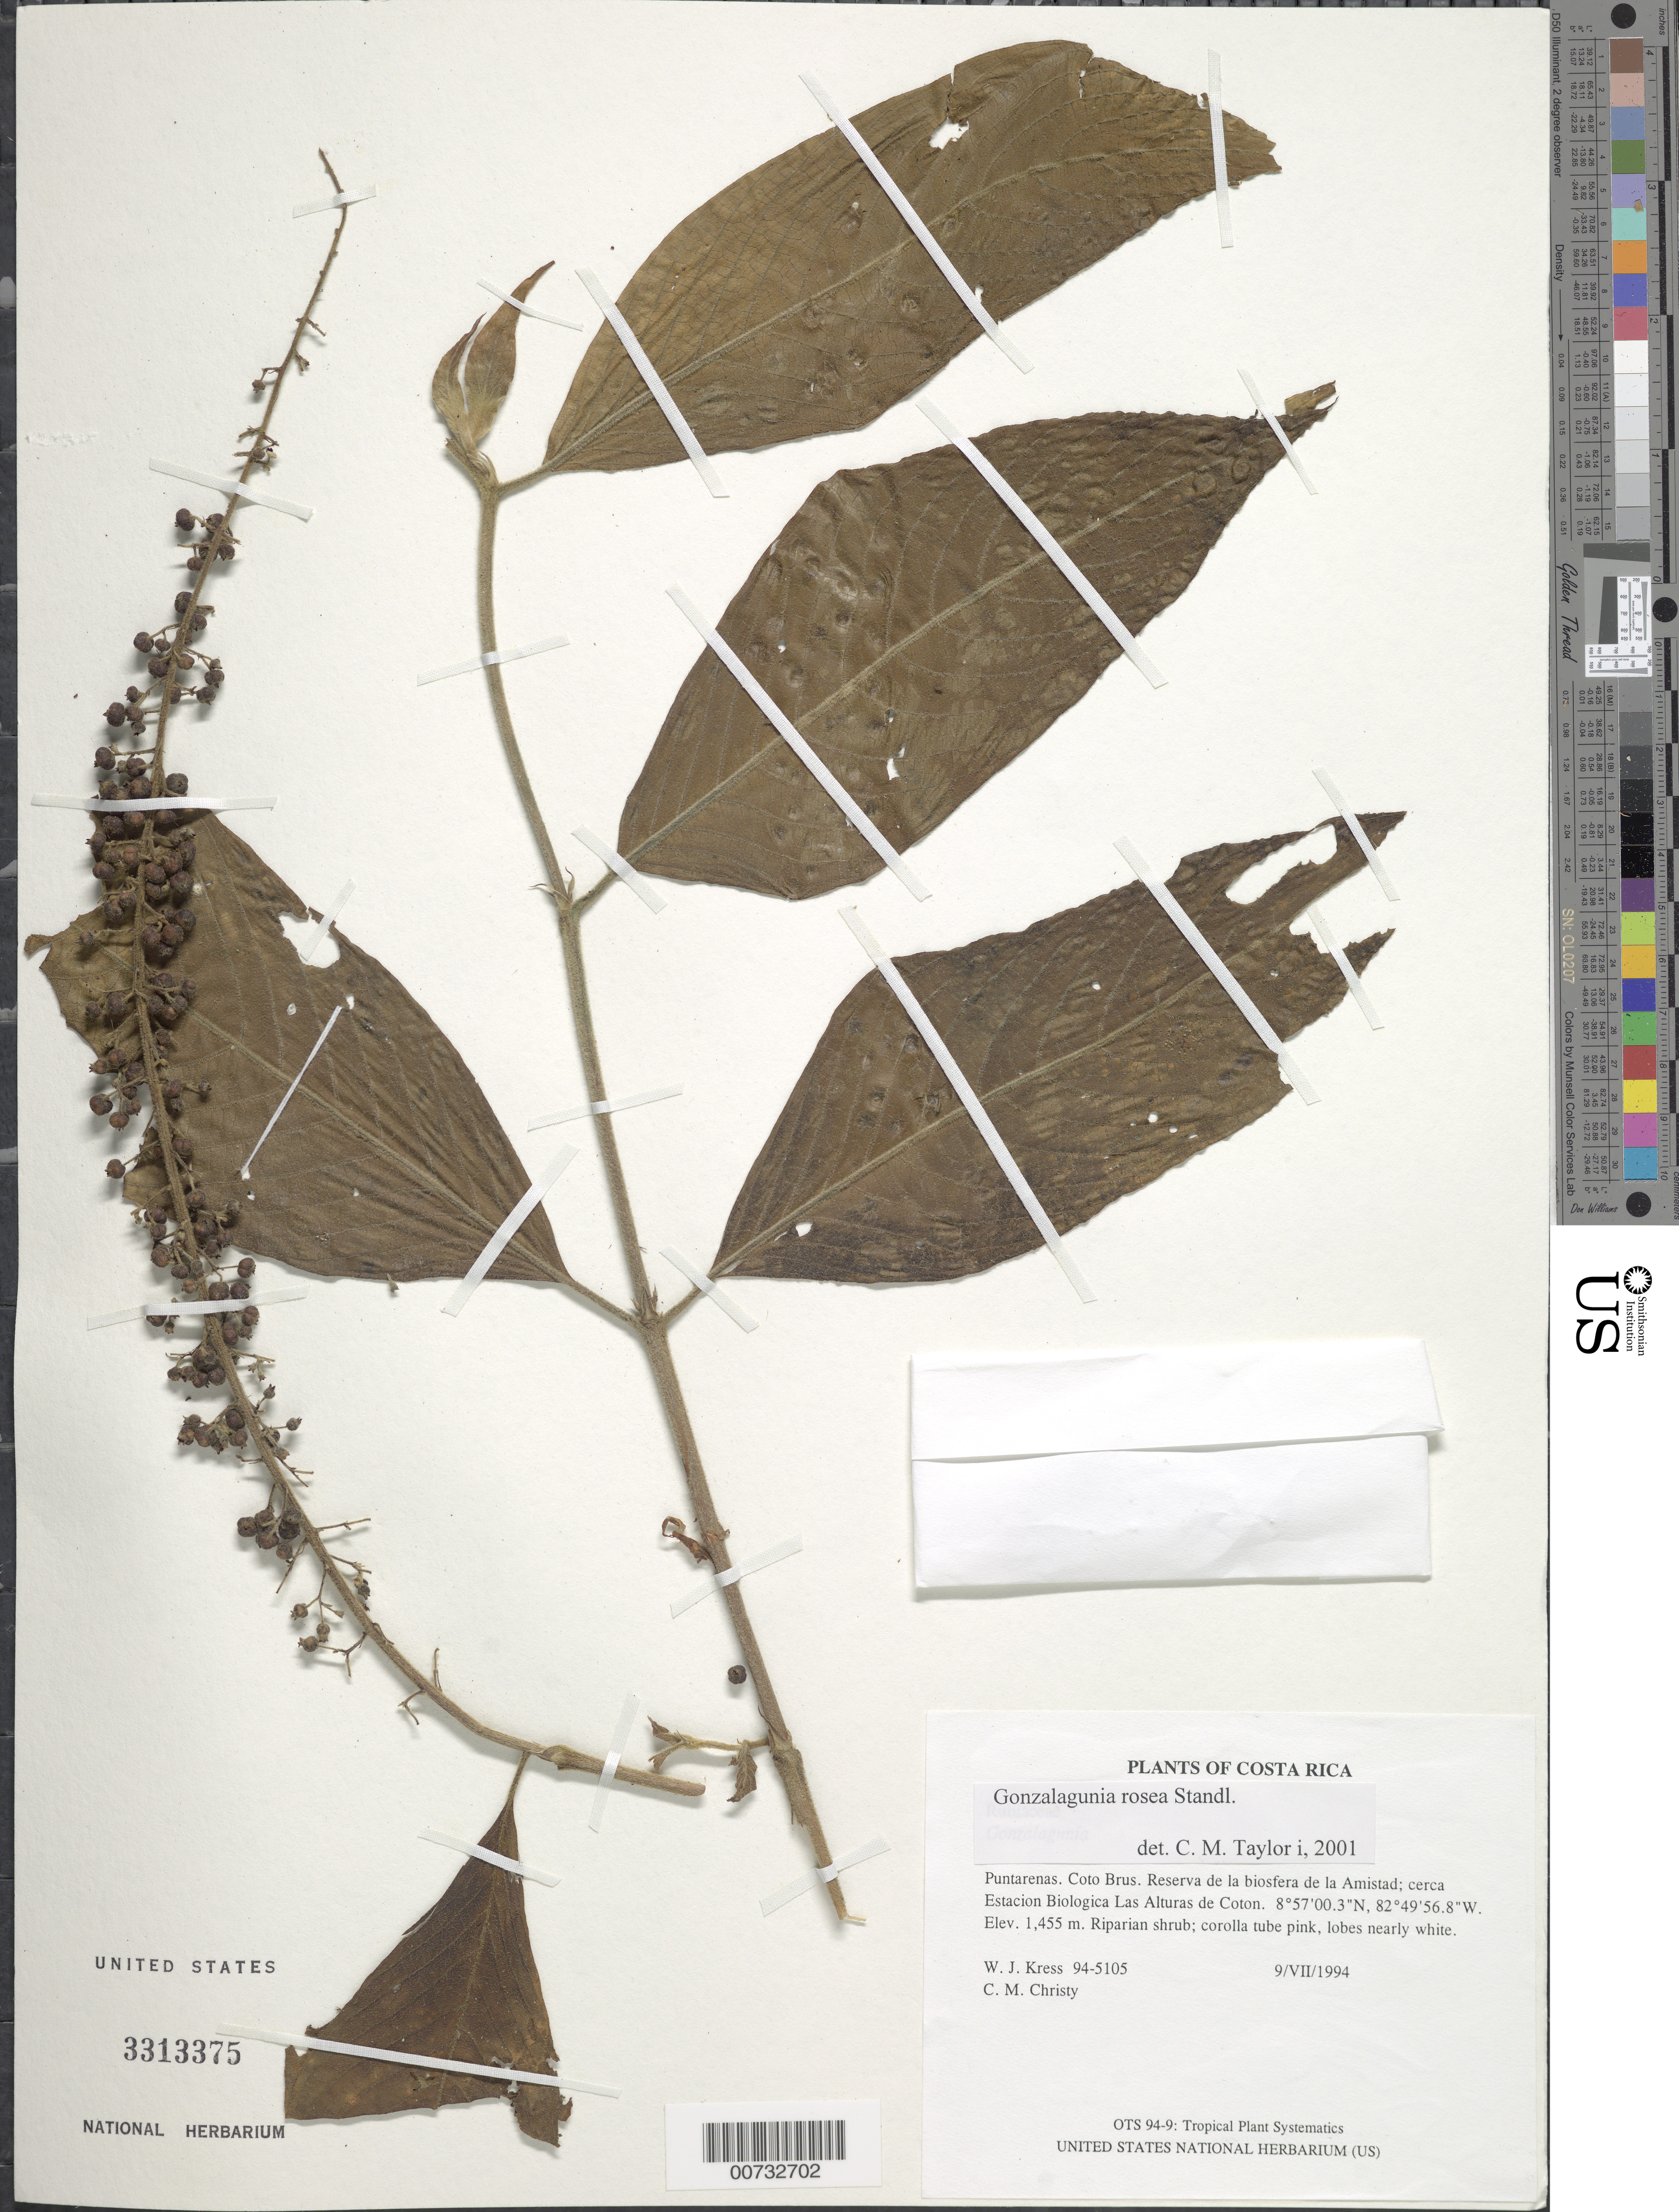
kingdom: Plantae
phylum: Tracheophyta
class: Magnoliopsida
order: Gentianales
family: Rubiaceae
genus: Gonzalagunia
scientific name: Gonzalagunia rosea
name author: Standl.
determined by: Taylor, Charlotte M.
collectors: W. J. Kress & C. M. Christy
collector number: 94-5105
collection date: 1994-07-09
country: Costa Rica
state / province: Puntarenas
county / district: Coto Brus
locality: Reserva de la Biosfera de la Armistad; cerca Estacion Biologica Las Alturas de Coton.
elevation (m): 1455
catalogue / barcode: US 3313375